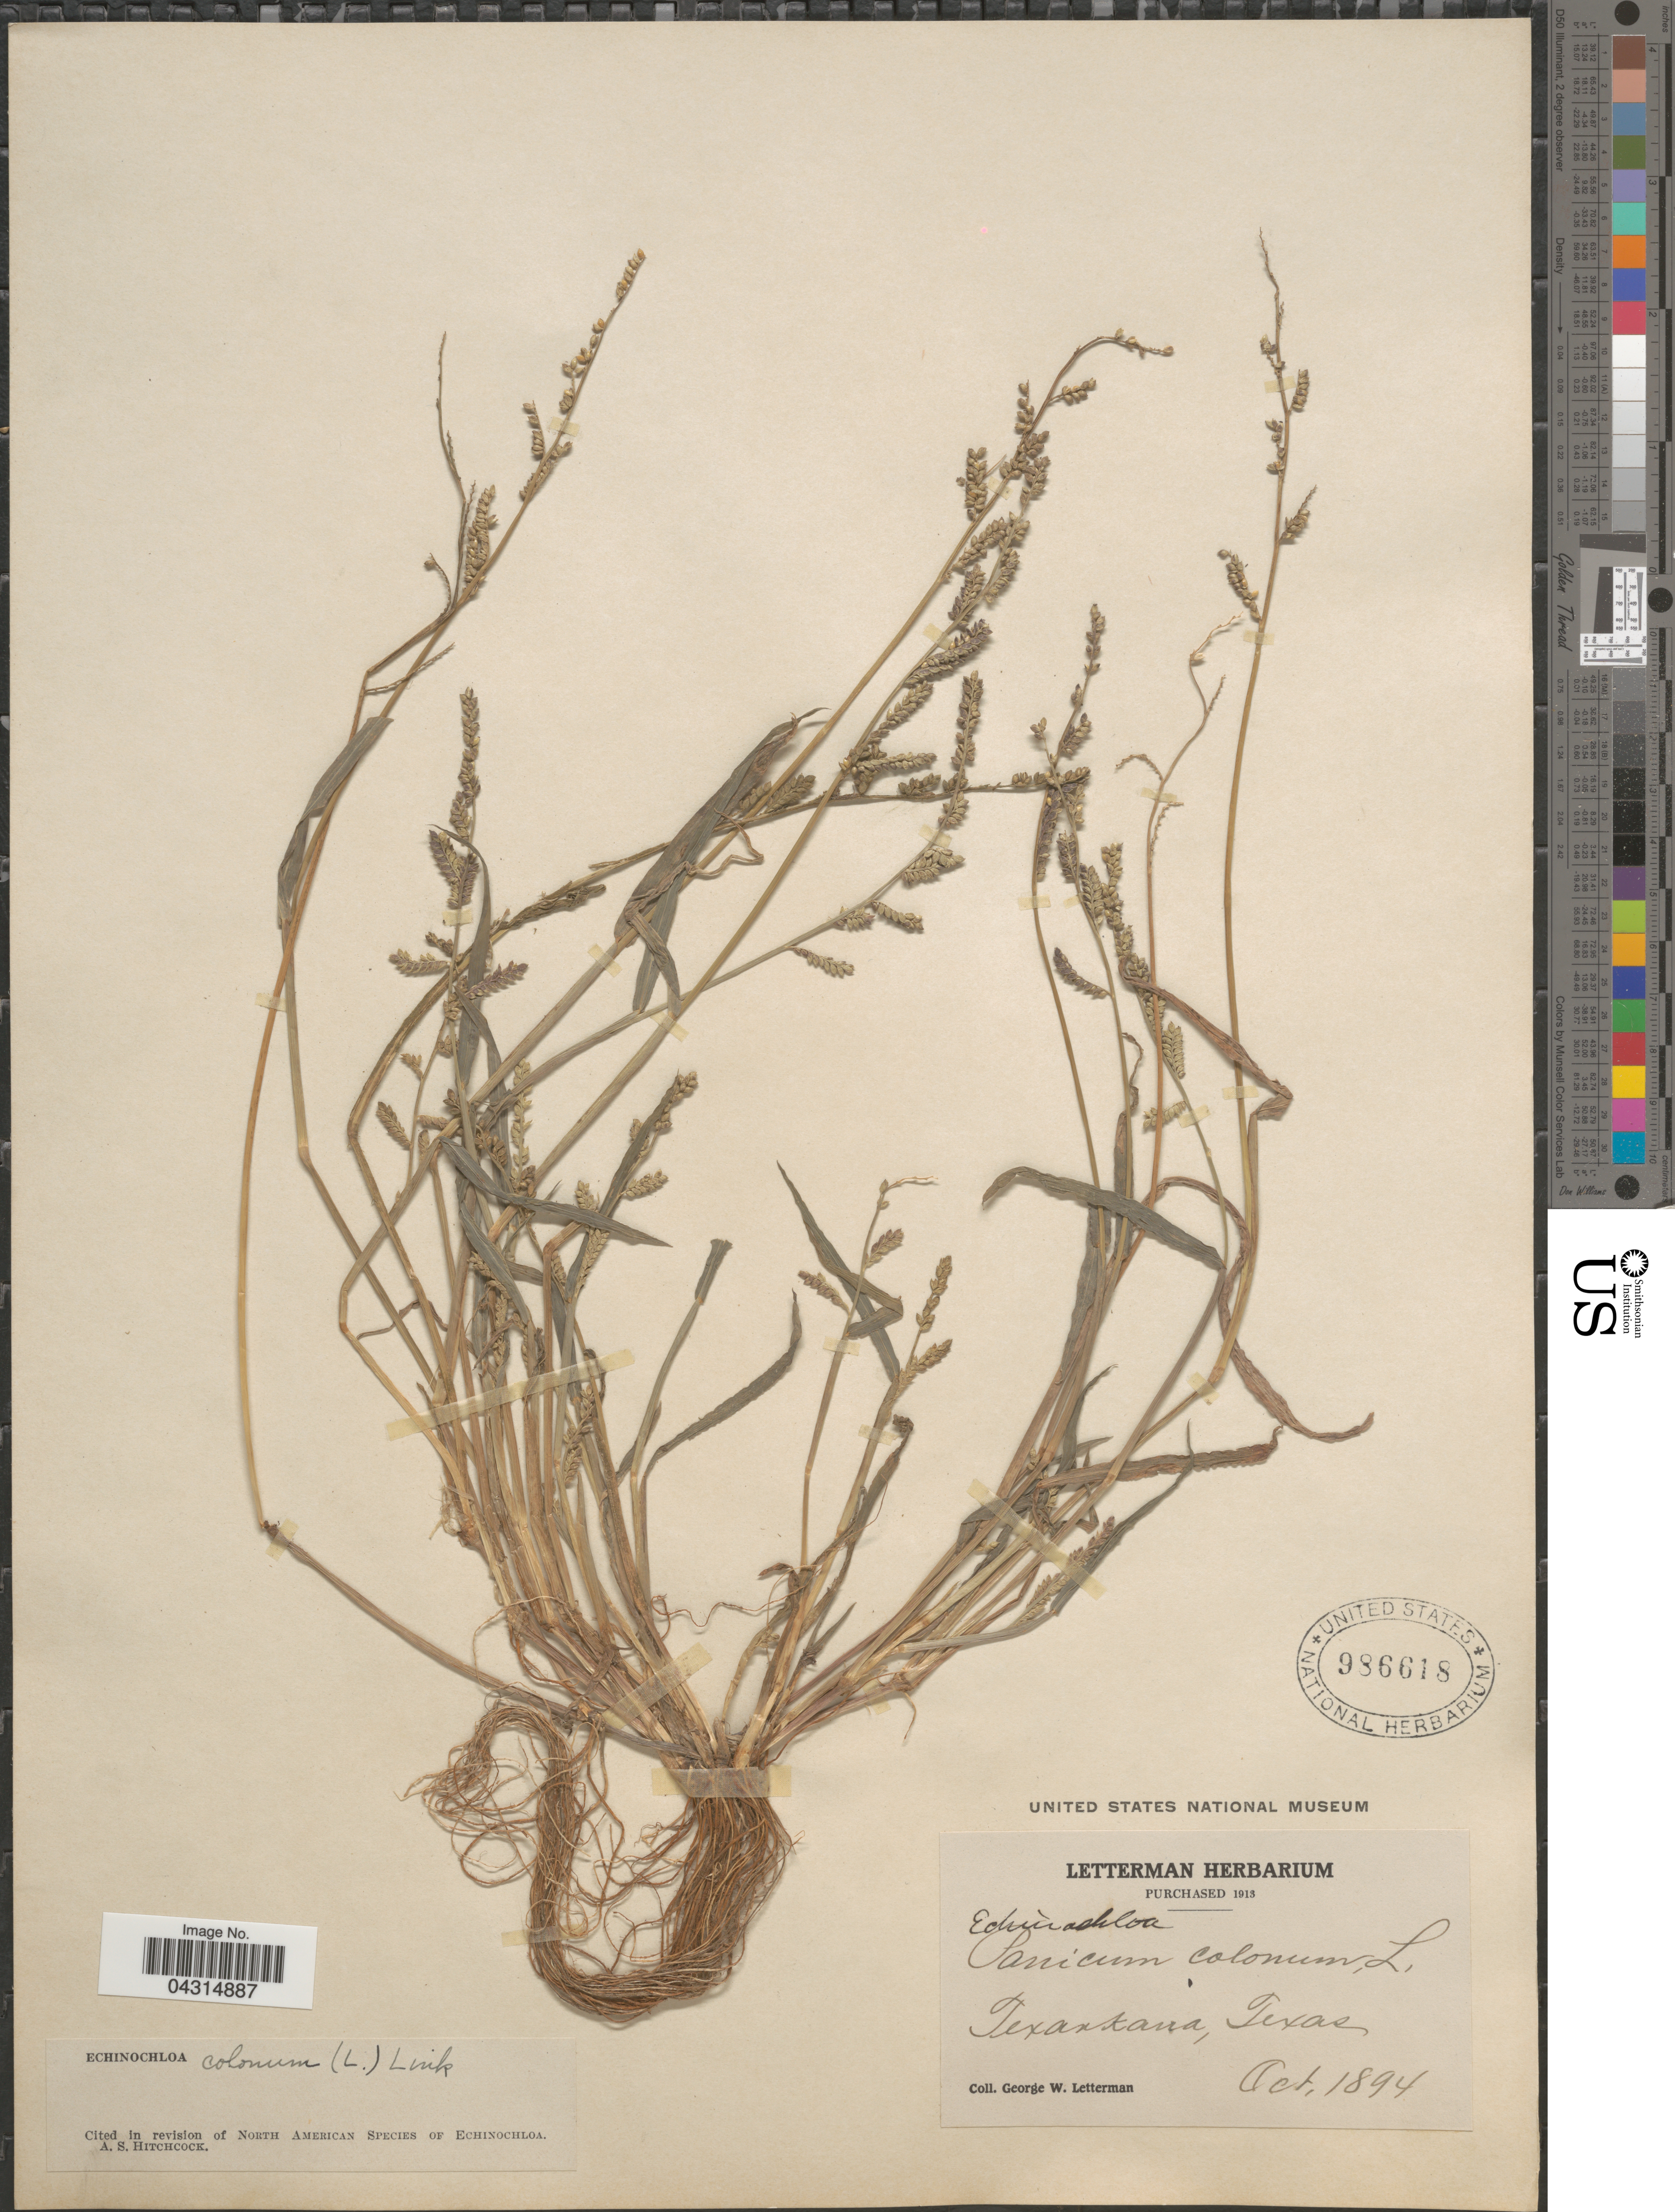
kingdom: Plantae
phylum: Tracheophyta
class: Liliopsida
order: Poales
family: Poaceae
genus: Echinochloa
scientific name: Echinochloa colona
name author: (L.) Link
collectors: G. W. Letterman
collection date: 1894-10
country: United States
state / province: Texas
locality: Texarkana.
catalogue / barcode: US 986618